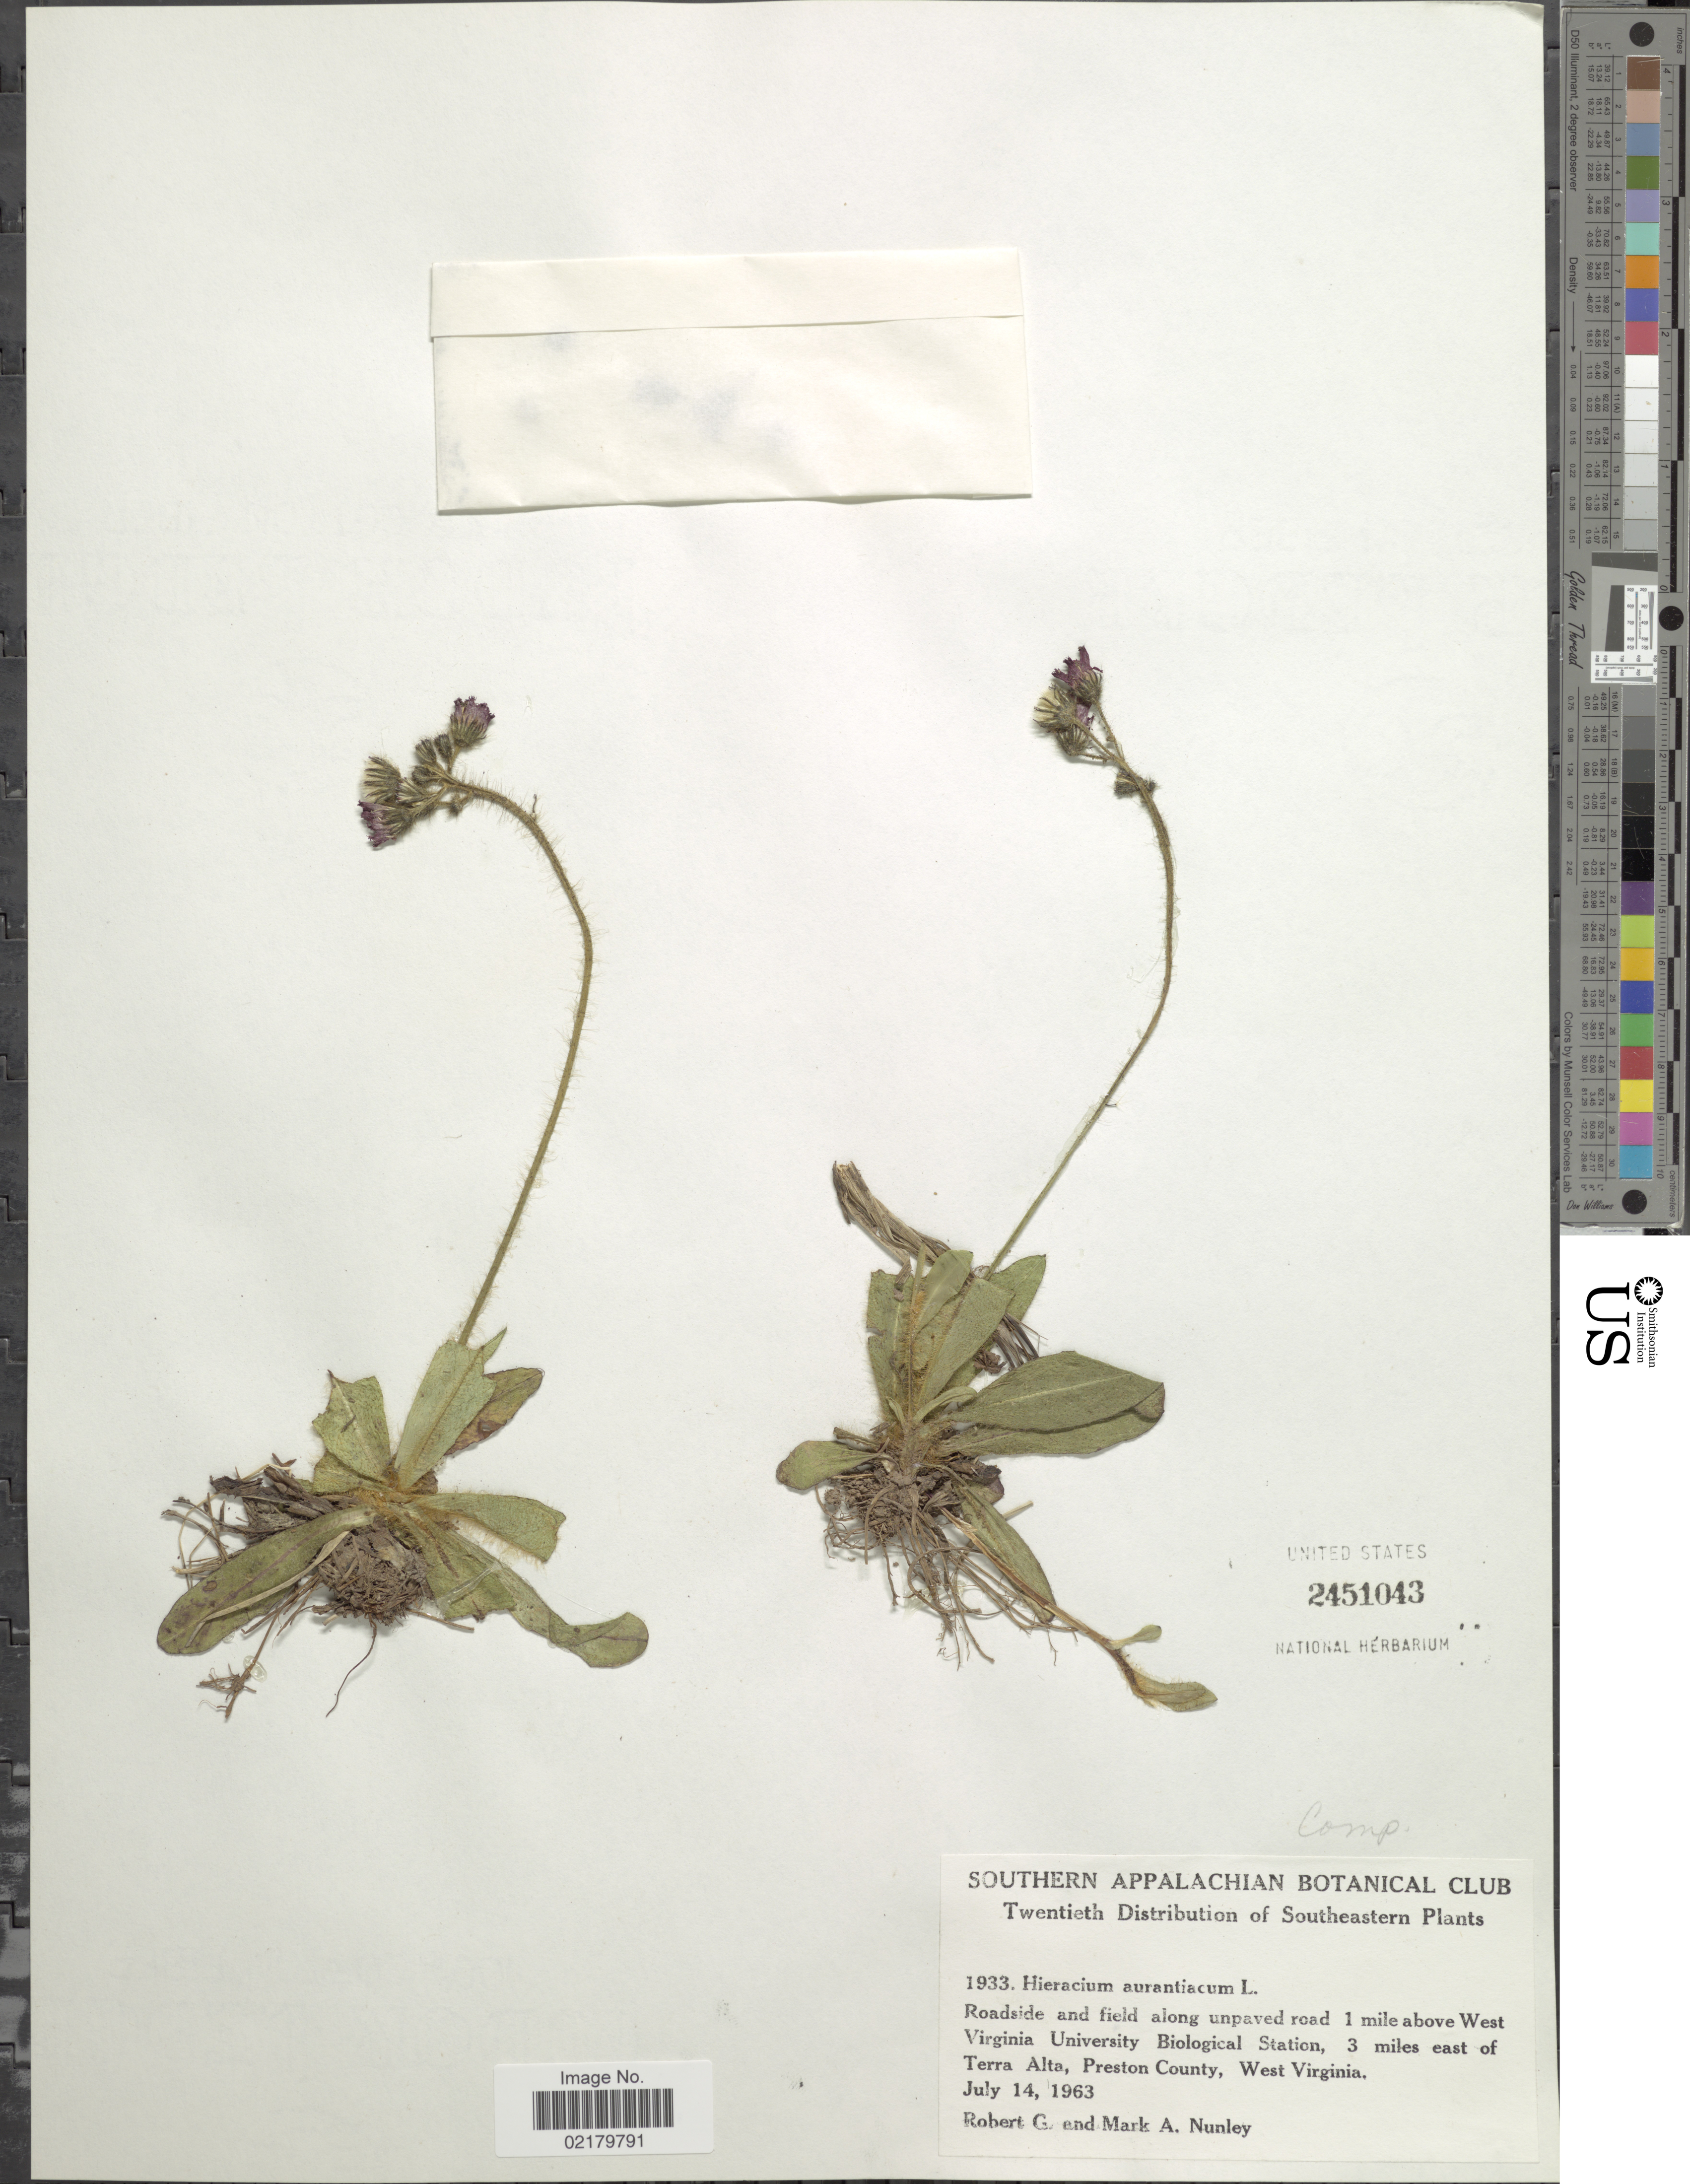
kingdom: Plantae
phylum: Tracheophyta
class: Magnoliopsida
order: Asterales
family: Asteraceae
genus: Pilosella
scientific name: Pilosella aurantiaca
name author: (L.) F.W. Schultz & Sch. Bip.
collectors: R. Nunley & M. Nunley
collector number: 1933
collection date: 1963-07-14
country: United States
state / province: West Virginia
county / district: Preston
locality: along unpaved road 1 mile above West Virginia University Biological Station, 3 miles east of Terra Alta, Preston County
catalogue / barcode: US 2451043